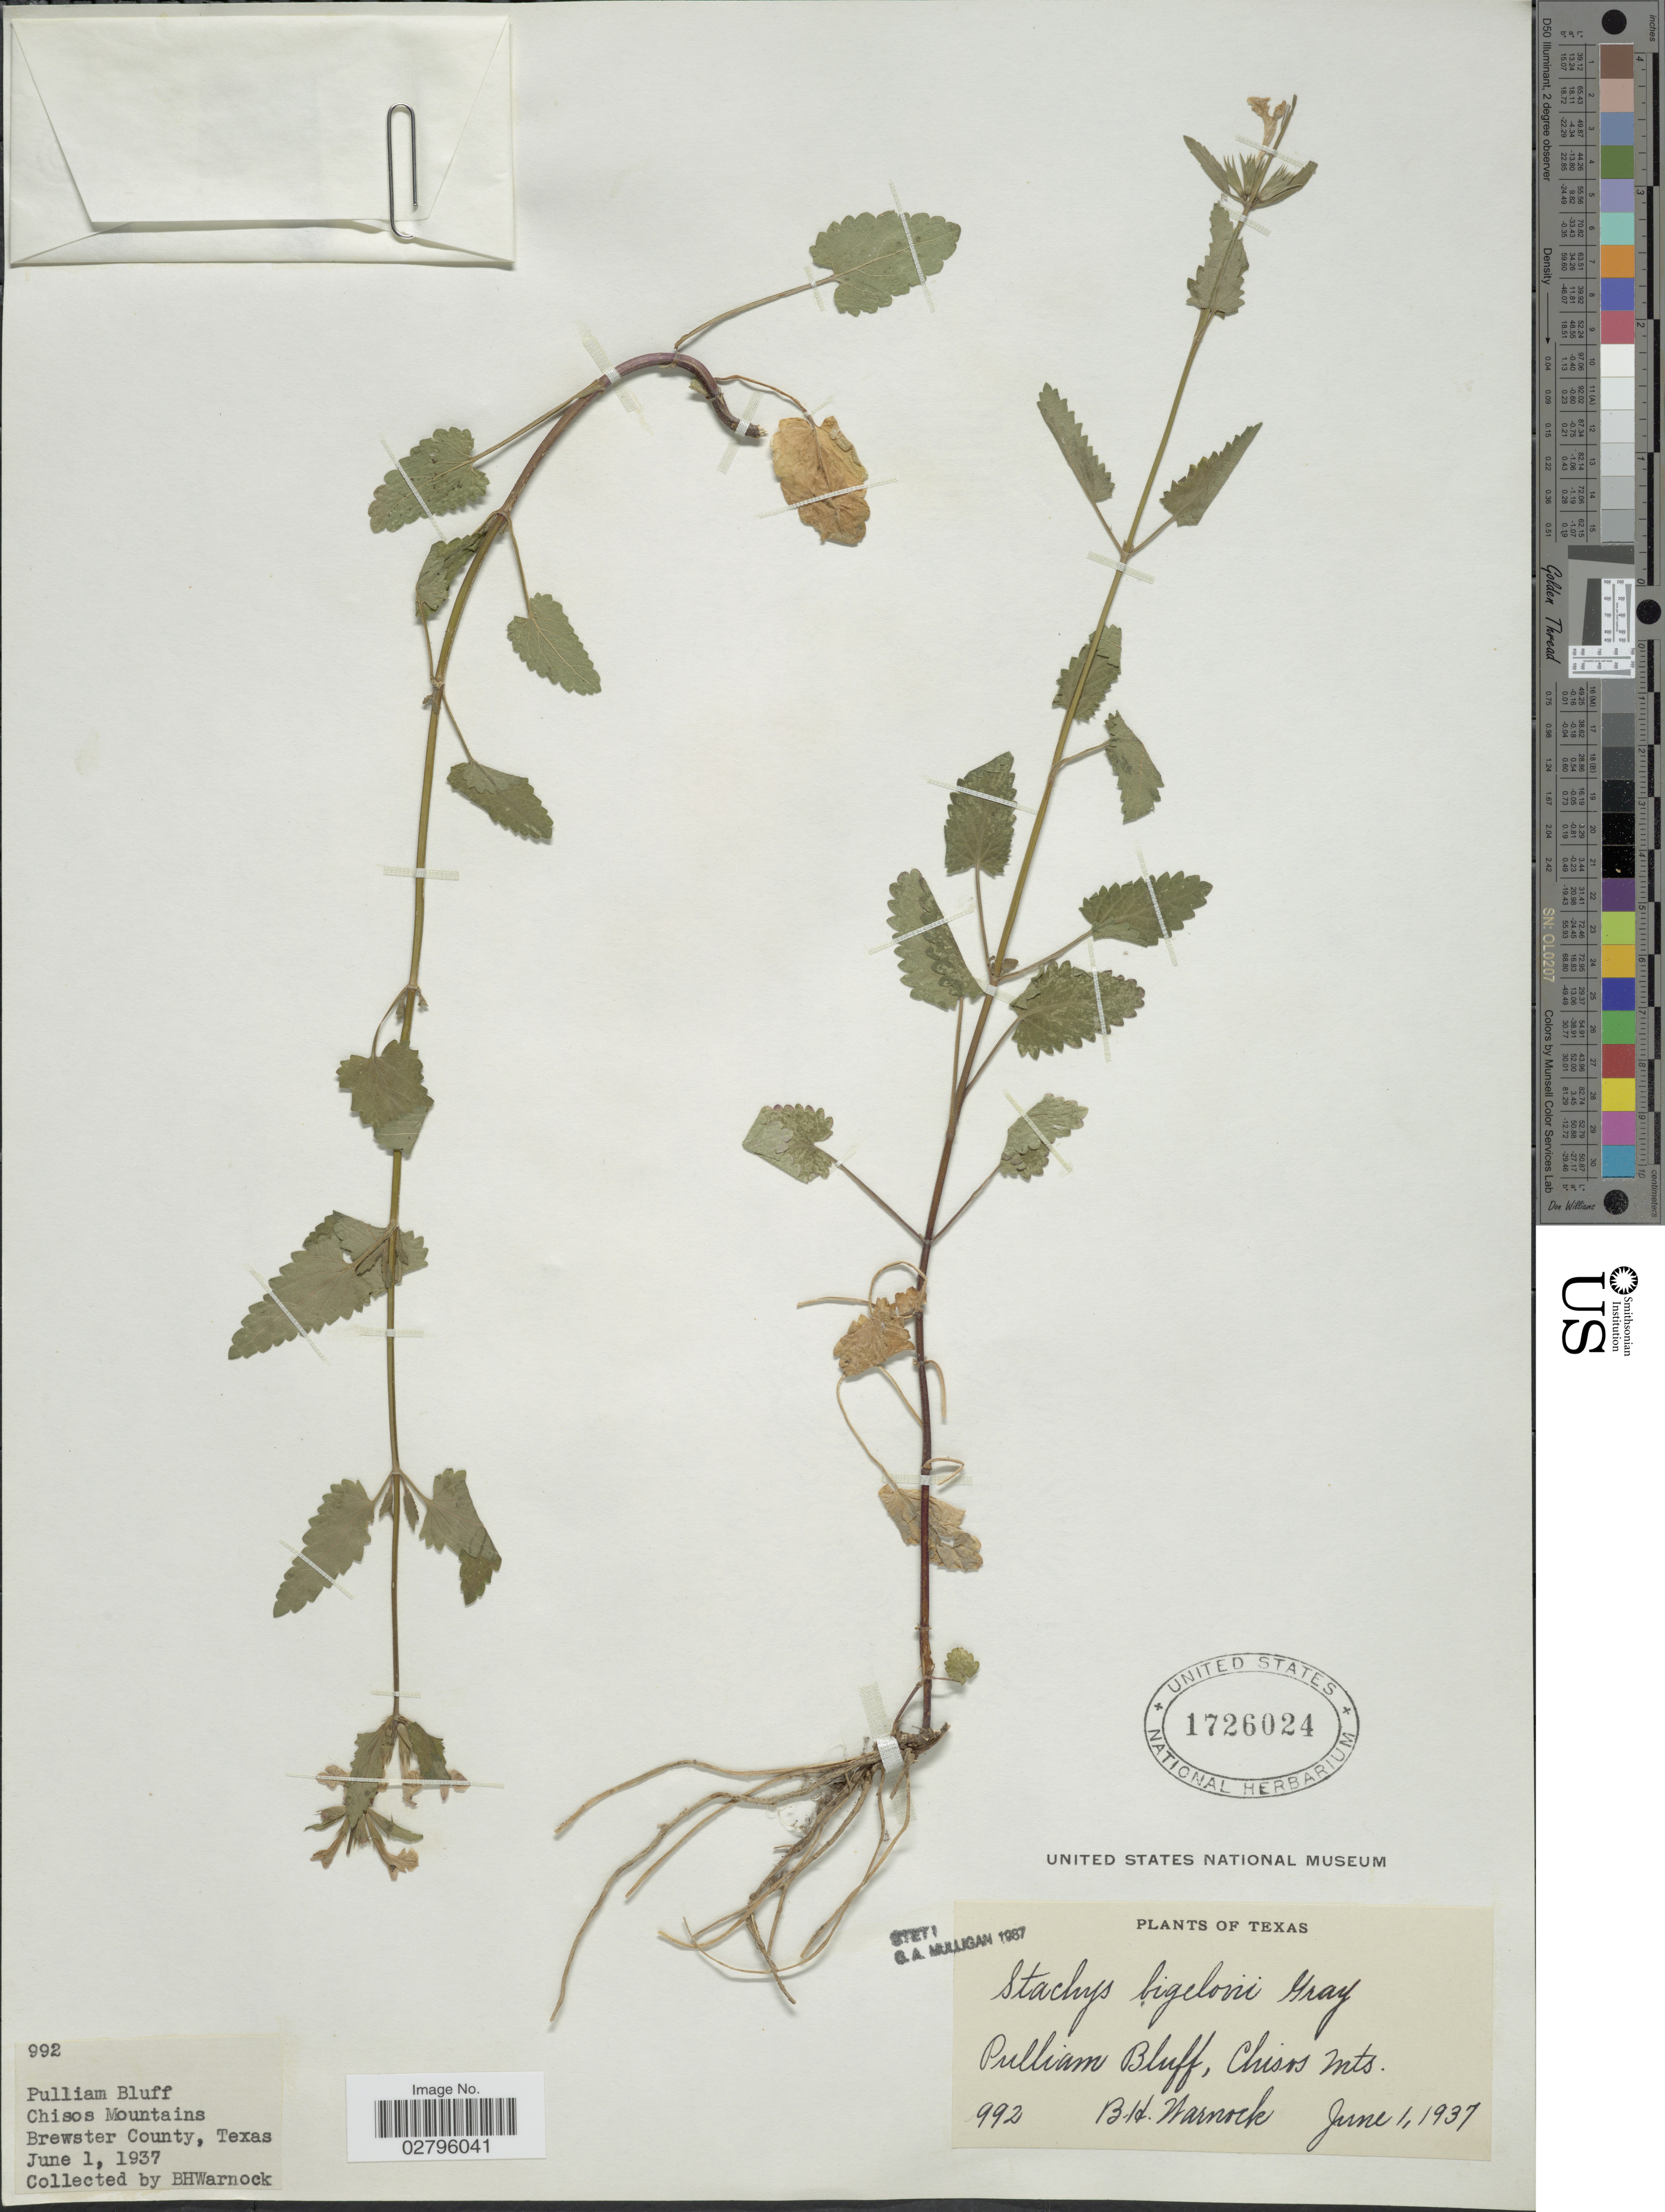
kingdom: Plantae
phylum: Tracheophyta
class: Magnoliopsida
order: Lamiales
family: Lamiaceae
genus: Stachys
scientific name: Stachys bigelovii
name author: A. Gray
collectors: B. H. Warnock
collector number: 992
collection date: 1937-06-01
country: United States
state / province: Texas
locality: Pulliam Bluff, Chisos Mountains, Brewster County.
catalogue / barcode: US 1726024